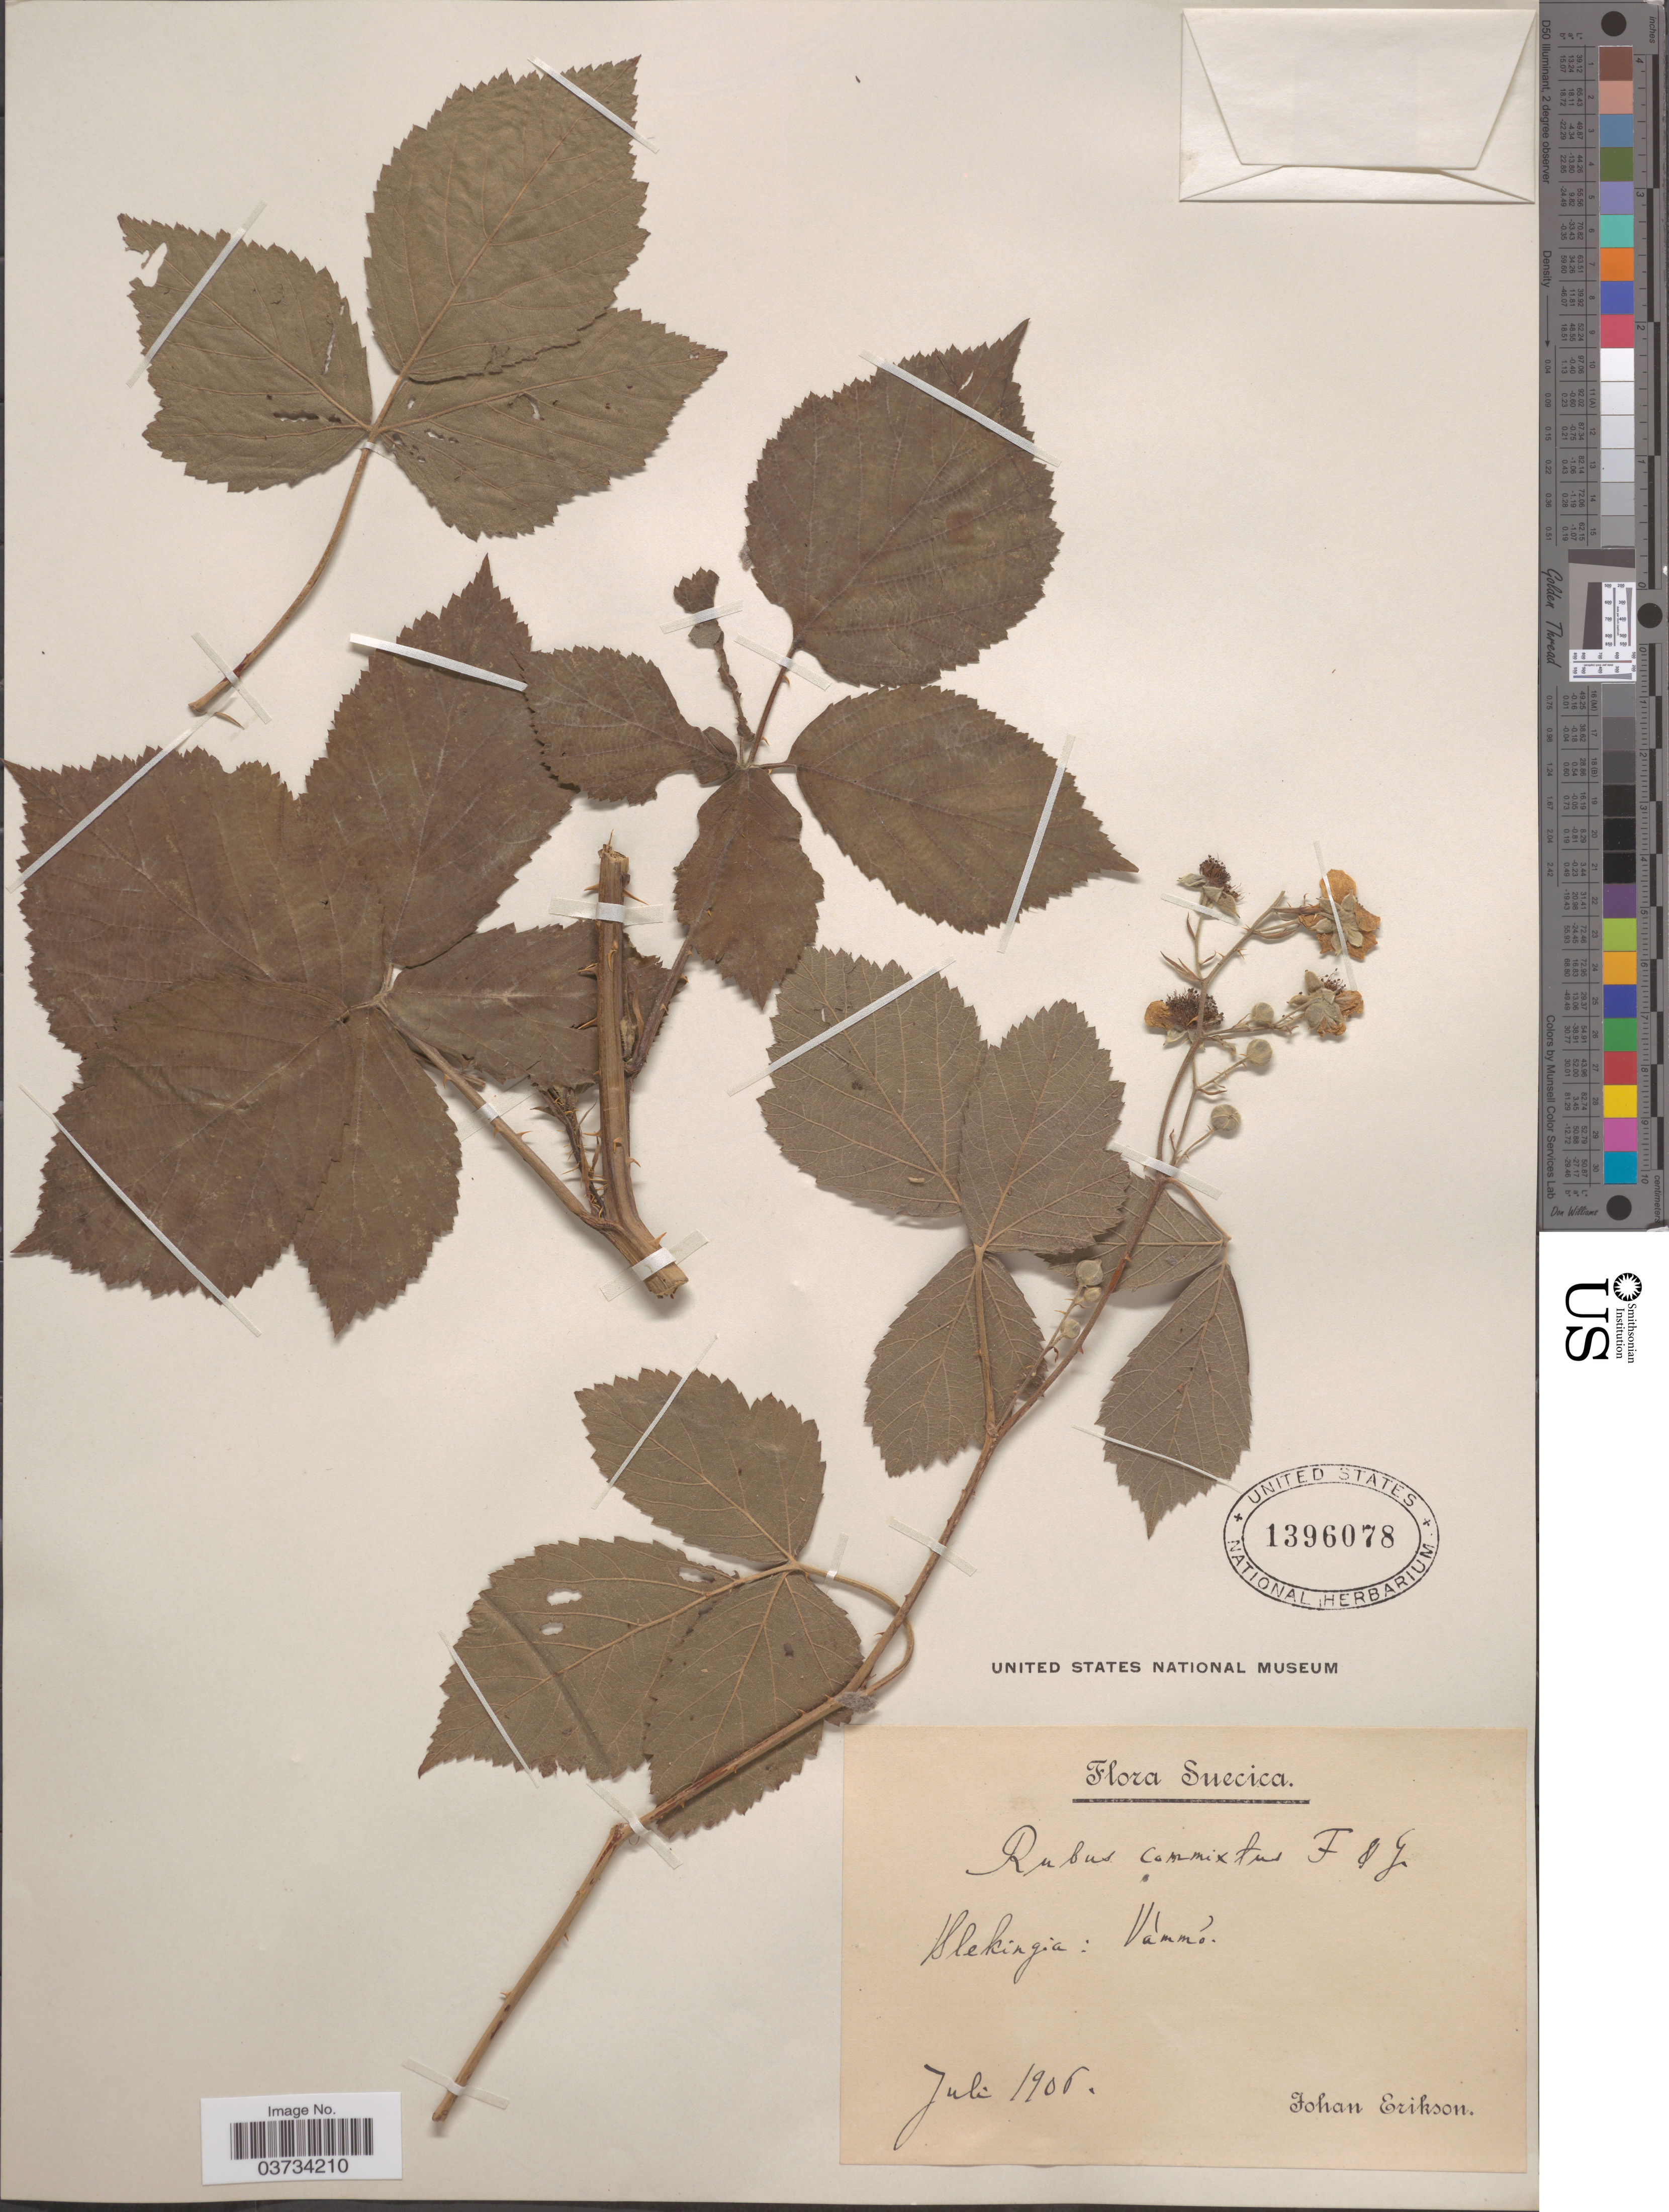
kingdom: Plantae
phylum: Tracheophyta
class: Magnoliopsida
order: Rosales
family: Rosaceae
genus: Rubus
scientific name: Rubus commixtus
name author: Frid. & Gelert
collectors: J. Erikson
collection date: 1906-07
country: Sweden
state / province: Blekinge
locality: Suecica. Blekingia: Vàmmó.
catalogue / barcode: US 1396078